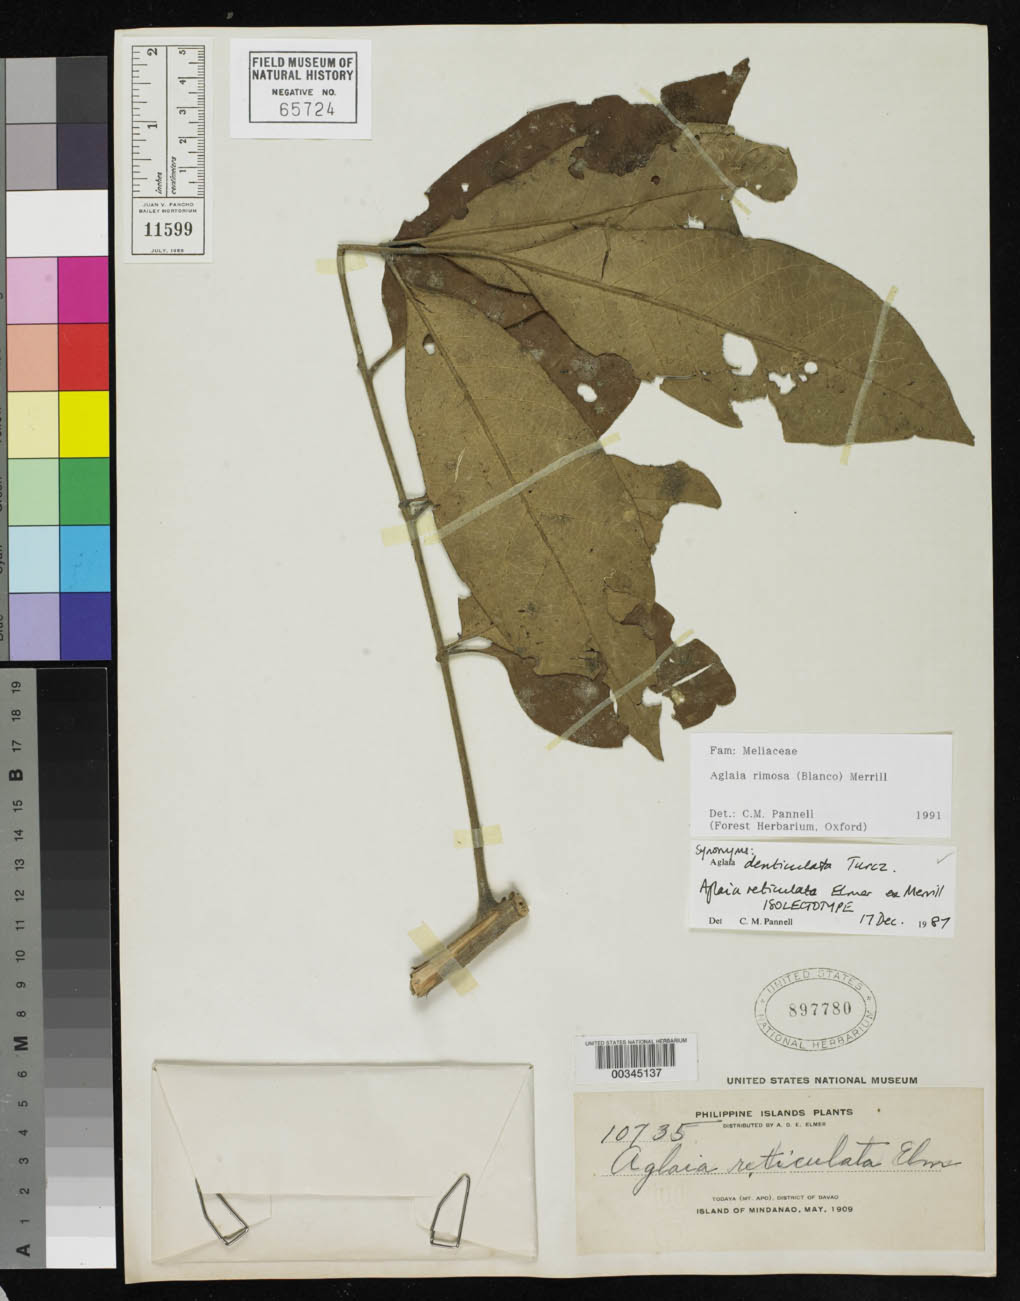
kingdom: Plantae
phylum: Tracheophyta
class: Magnoliopsida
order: Sapindales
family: Meliaceae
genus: Aglaia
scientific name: Aglaia reticulata Elmer, nom. inval.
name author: Elmer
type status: Voucher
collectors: A. D. E. Elmer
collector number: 10735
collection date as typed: May 1909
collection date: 1909-05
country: Philippines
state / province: Davao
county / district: Davao del Sur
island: Mindanao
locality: Todaya, Mt. Apo.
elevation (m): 1067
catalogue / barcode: US 897780